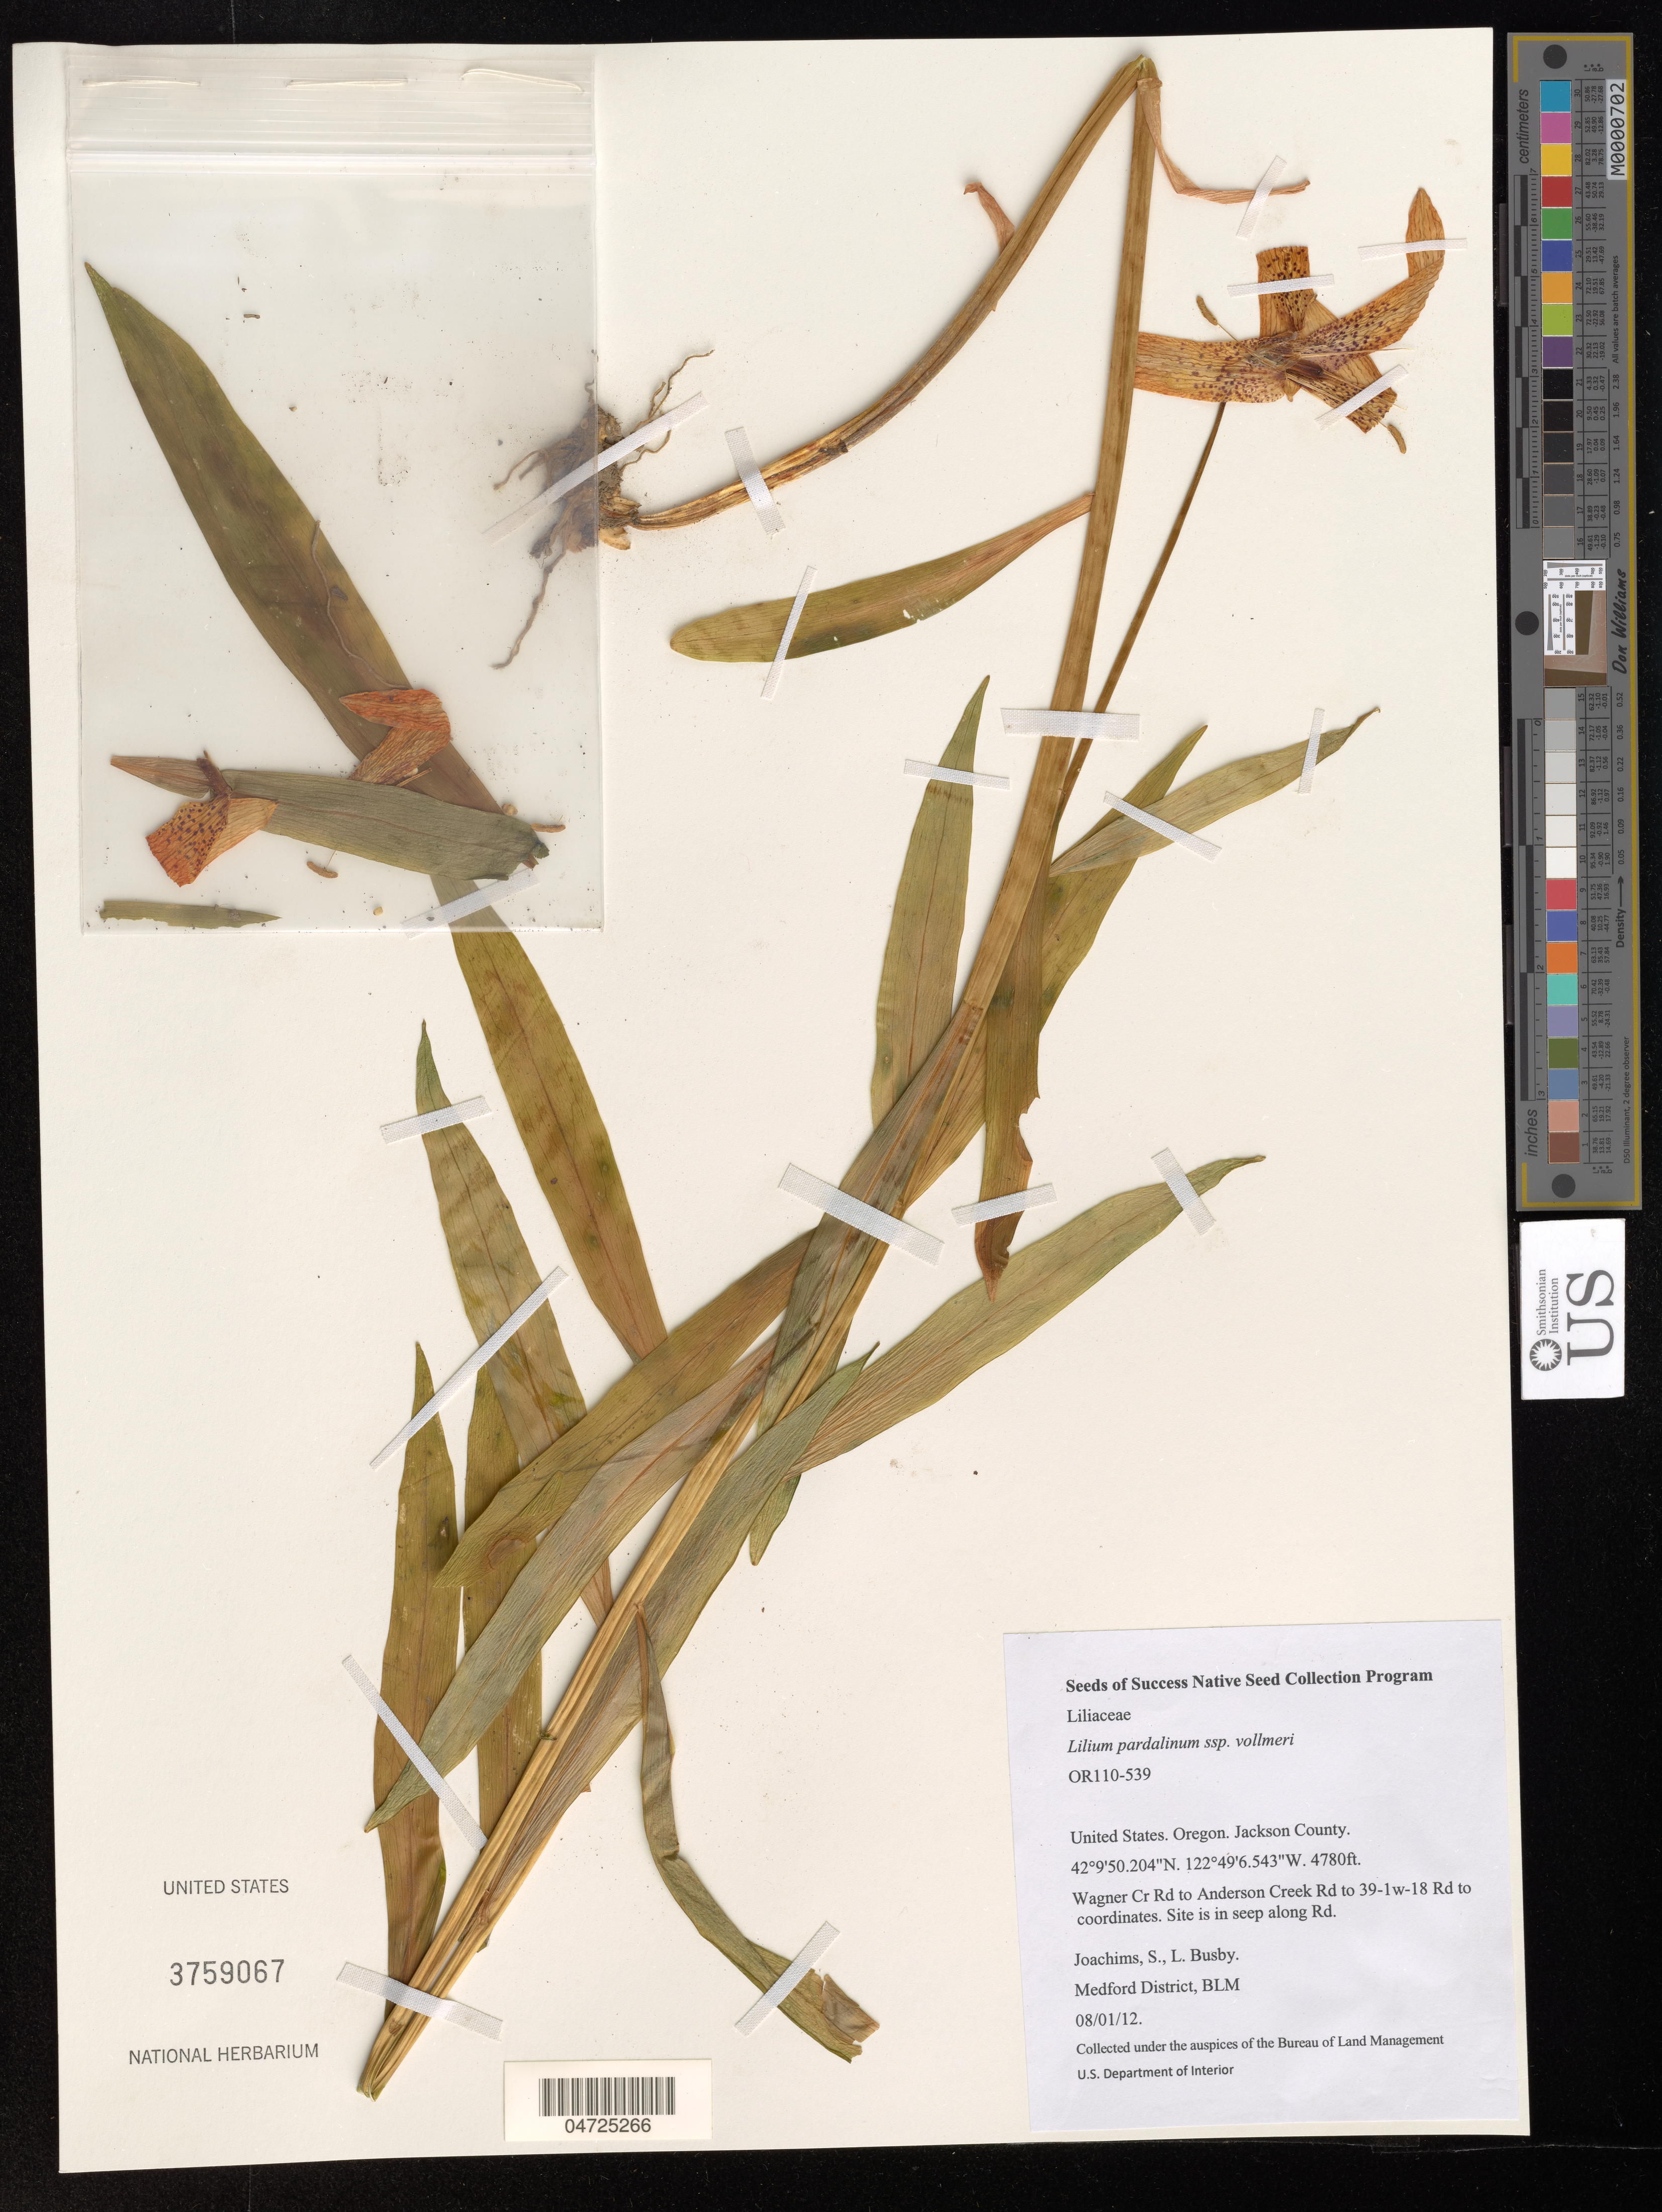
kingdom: Plantae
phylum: Tracheophyta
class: Liliopsida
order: Liliales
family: Liliaceae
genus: Lilium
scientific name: Lilium pardalinum subsp. vollmeri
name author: (Eastw.) M.W. Skinner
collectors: S. Joachims & L. Busby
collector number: OR110-539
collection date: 2012-08-01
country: United States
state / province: Oregon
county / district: Jackson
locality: Jackson County. Wagner Cr Rd to Anderson Creek Rd to 39-1w-18 Rd to coordinates. Site is in seep along Rd.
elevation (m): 1457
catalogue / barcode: US 3759067